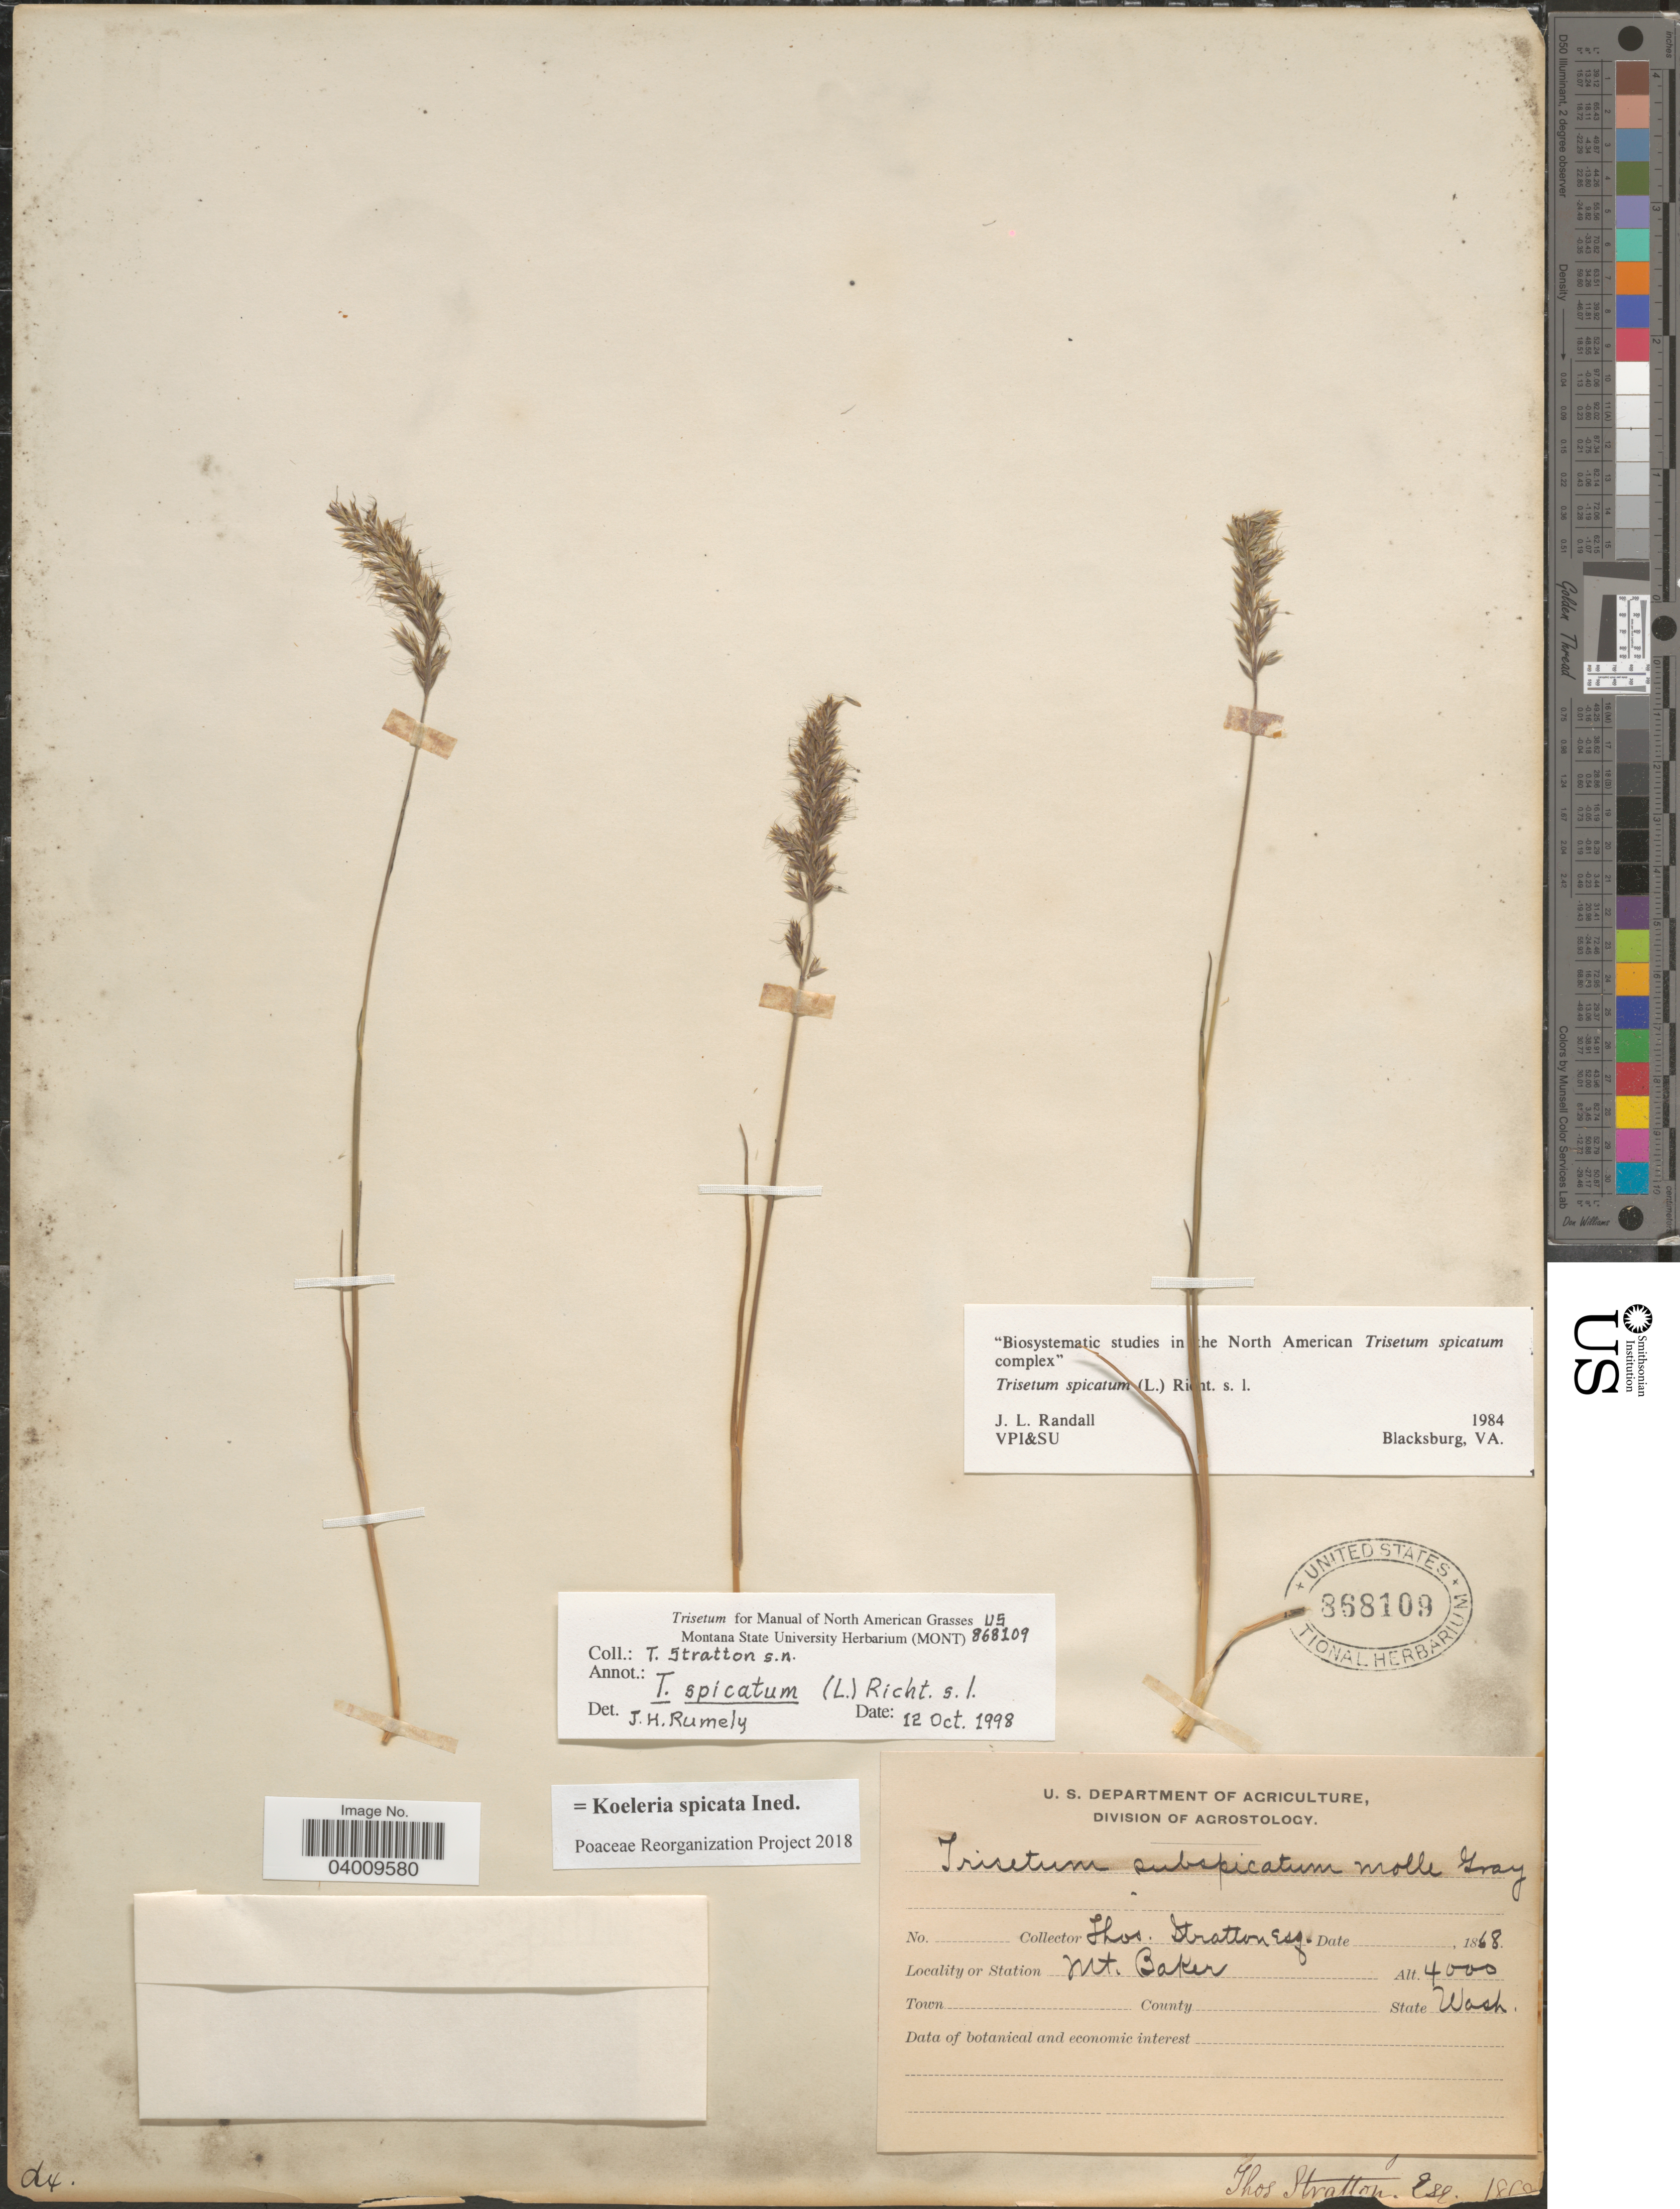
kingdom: Plantae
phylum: Tracheophyta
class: Liliopsida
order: Poales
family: Poaceae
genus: Koeleria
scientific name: Koeleria spicata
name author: (L.) Barberá et al.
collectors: T. Stratton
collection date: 1868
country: United States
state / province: Washington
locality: Mt. Baker.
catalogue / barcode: US 868109